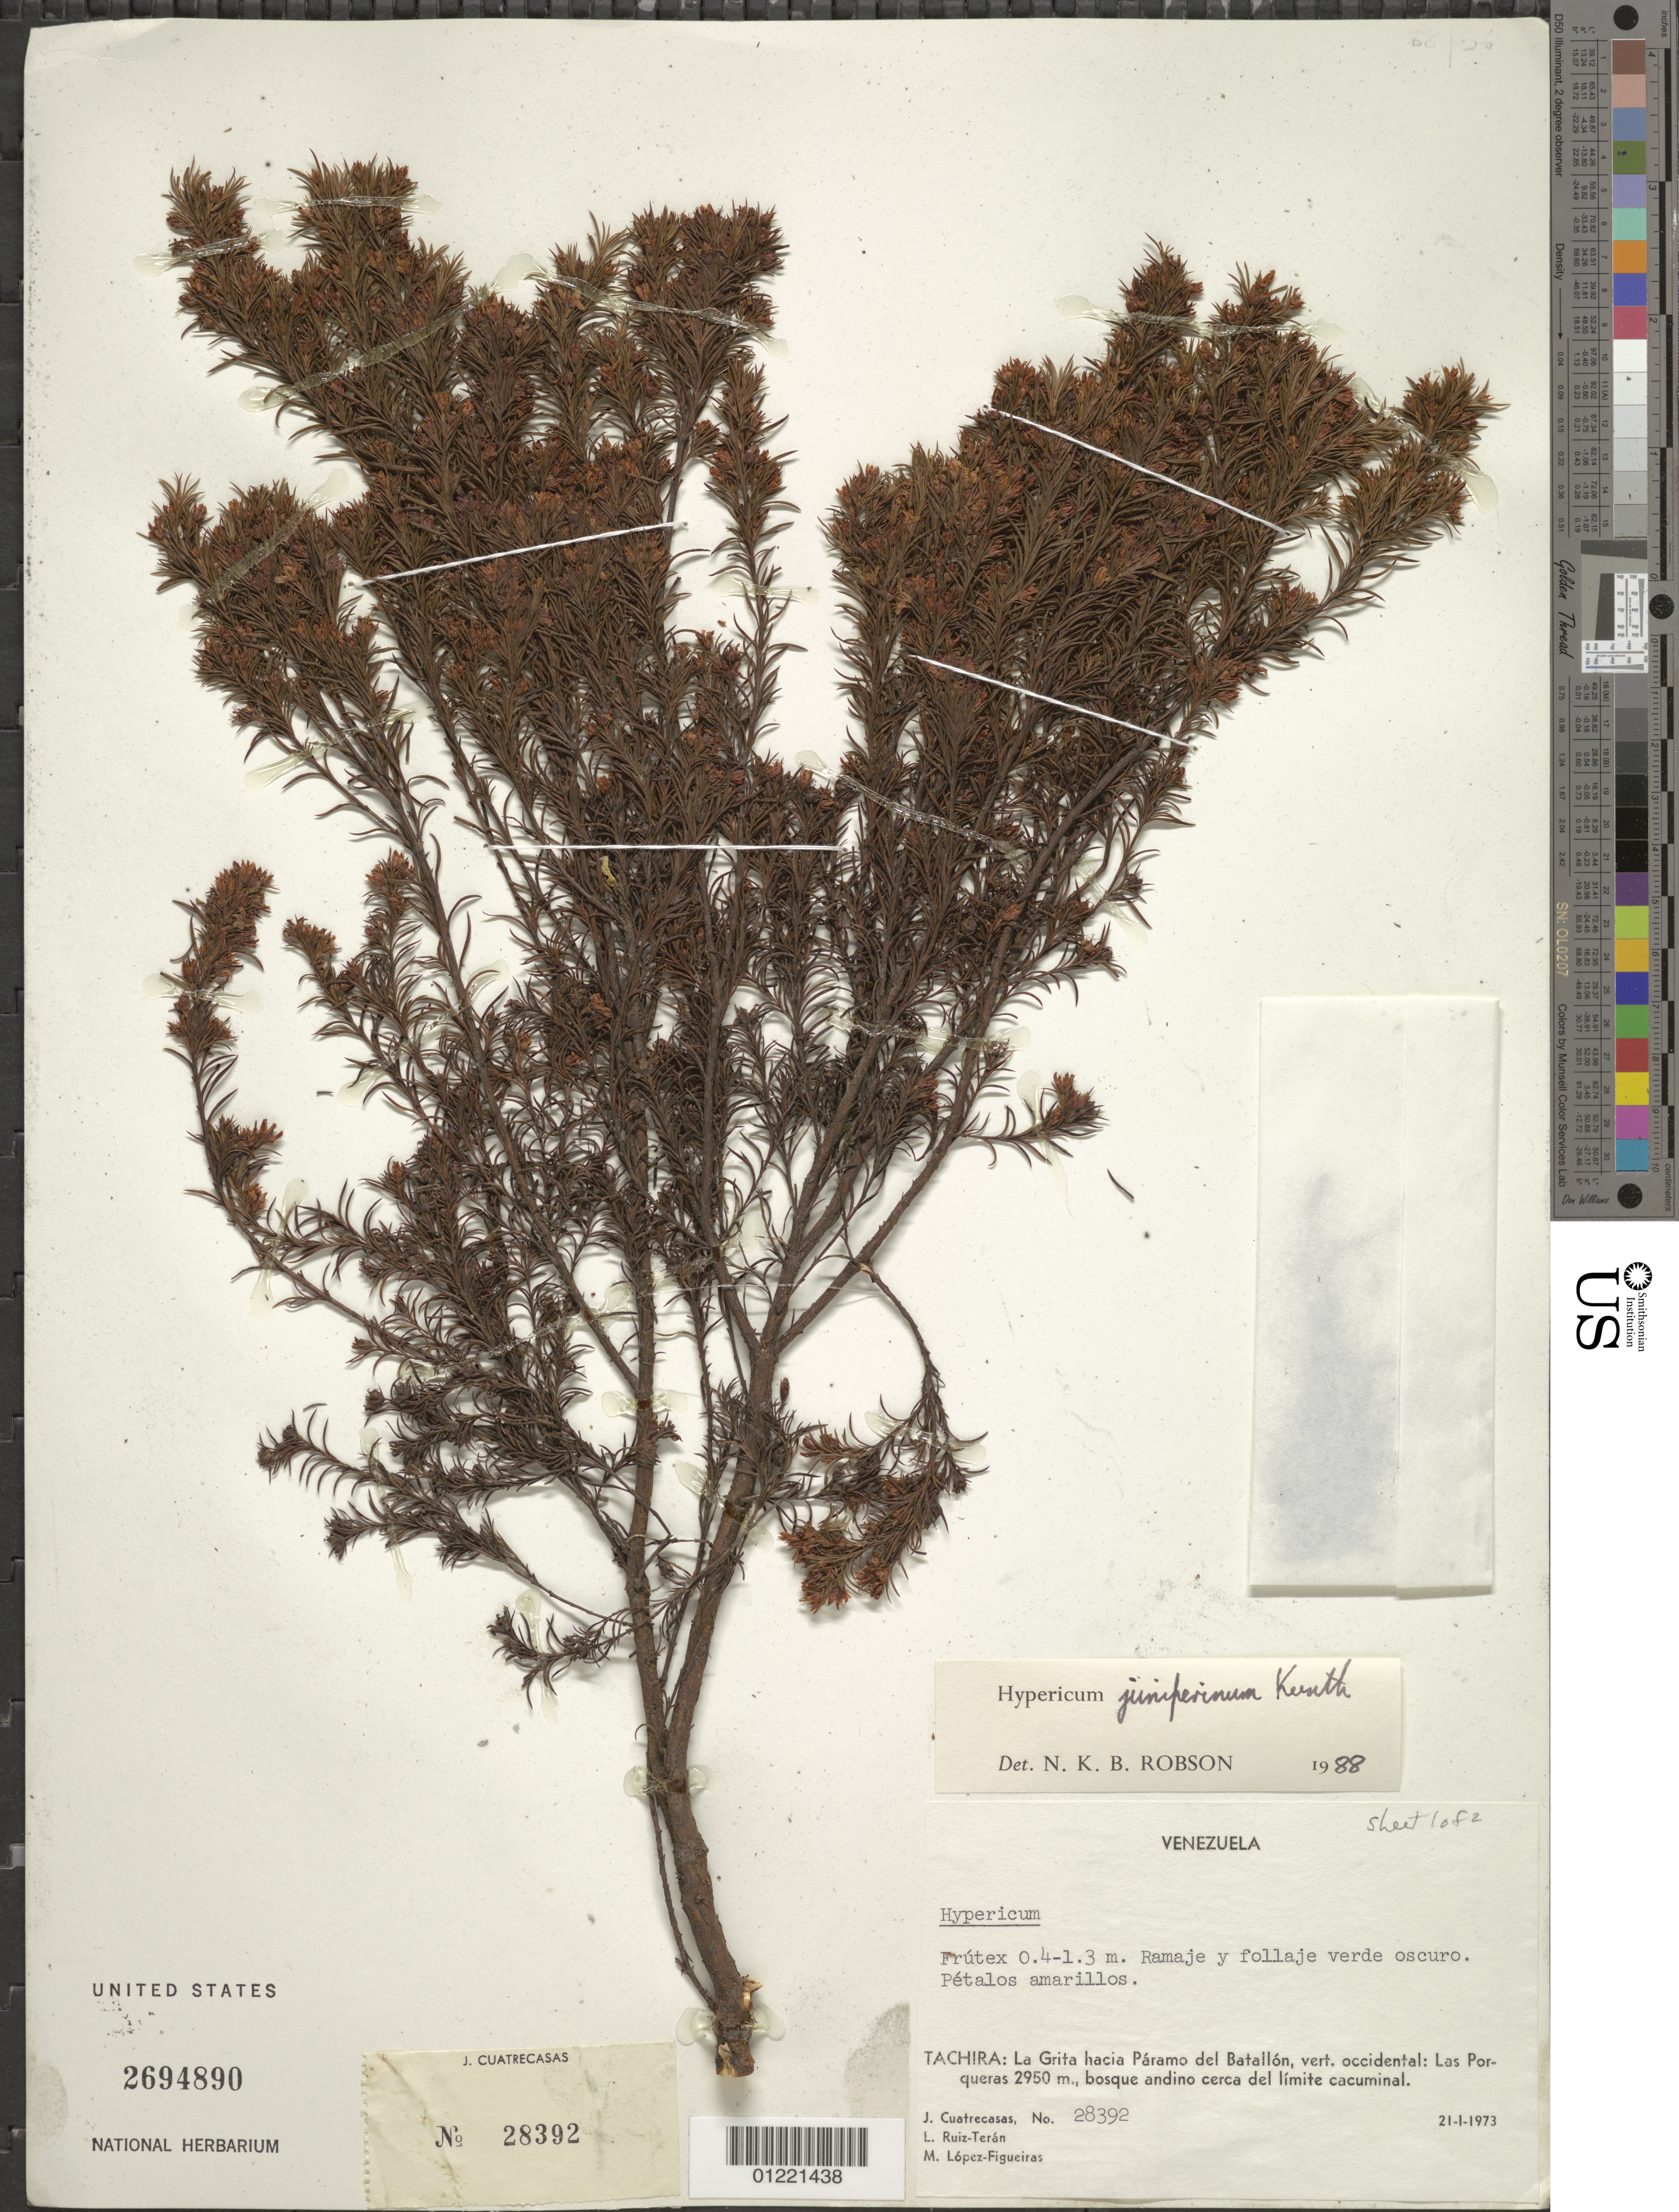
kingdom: Plantae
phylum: Tracheophyta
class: Magnoliopsida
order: Malpighiales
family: Hypericaceae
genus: Hypericum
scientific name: Hypericum juniperinum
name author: Kunth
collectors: J. Cuatrecasas, L. E. Ruíz-Terán & M. López Figueiras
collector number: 28392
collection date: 1973-01-21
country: Venezuela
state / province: Tachira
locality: La Grita hacia Páramo del Batallón, vert. occidental: Las Porqueras.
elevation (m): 2950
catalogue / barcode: US 2694890